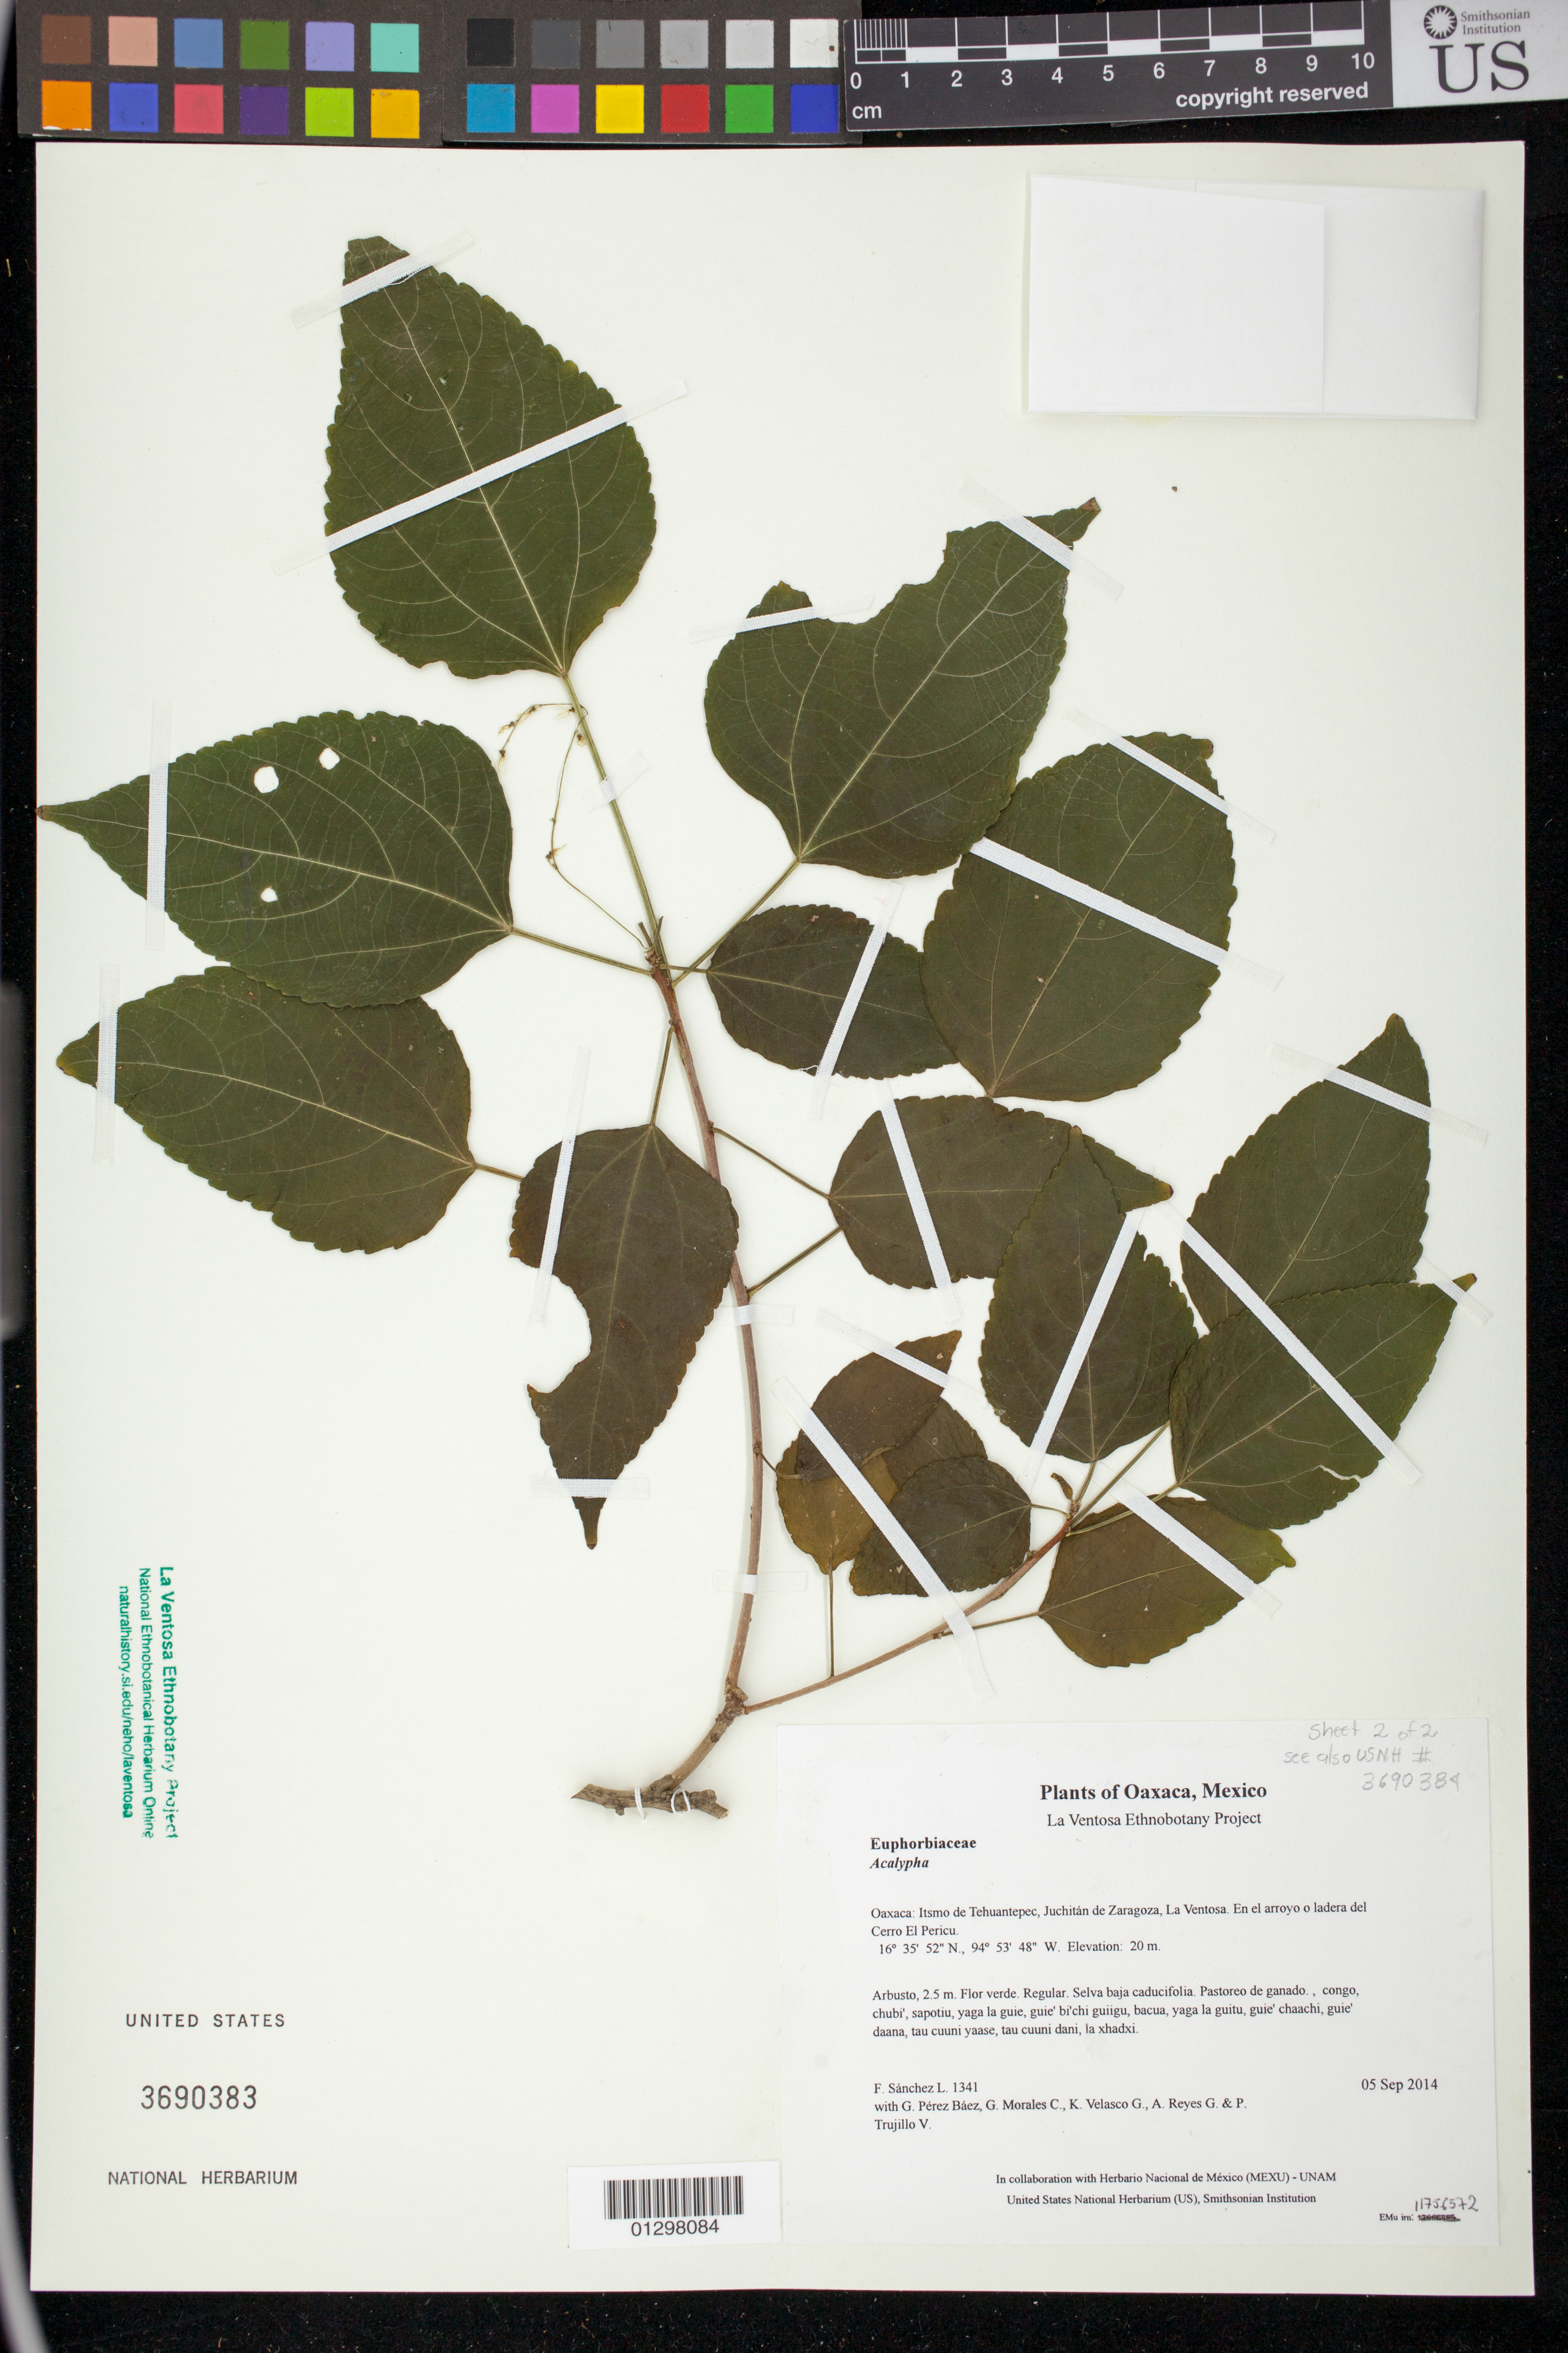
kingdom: Plantae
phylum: Tracheophyta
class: Magnoliopsida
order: Malpighiales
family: Euphorbiaceae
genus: Acalypha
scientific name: Acalypha schiedeana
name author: Schltdl.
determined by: Martínez Gordillo, M.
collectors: F. Sánchez L., G. Pérez Báez, G. Morales C., K. Velasco G., A. Reyes G. & P. Trujillo V.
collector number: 1341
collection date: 2014-09-05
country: Mexico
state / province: Oaxaca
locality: Itsmo de Tehuantepec, Juchitán de Zaragoza, La Ventosa. En el arroyo o ladera del Cerro El Pericu.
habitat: Selva baja caducifolia. Pastoreo de ganado.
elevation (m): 20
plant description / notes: MEXU, US; Yaga bandaga. 2.5 m. Guie' naga'. Nuu.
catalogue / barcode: US 3690383